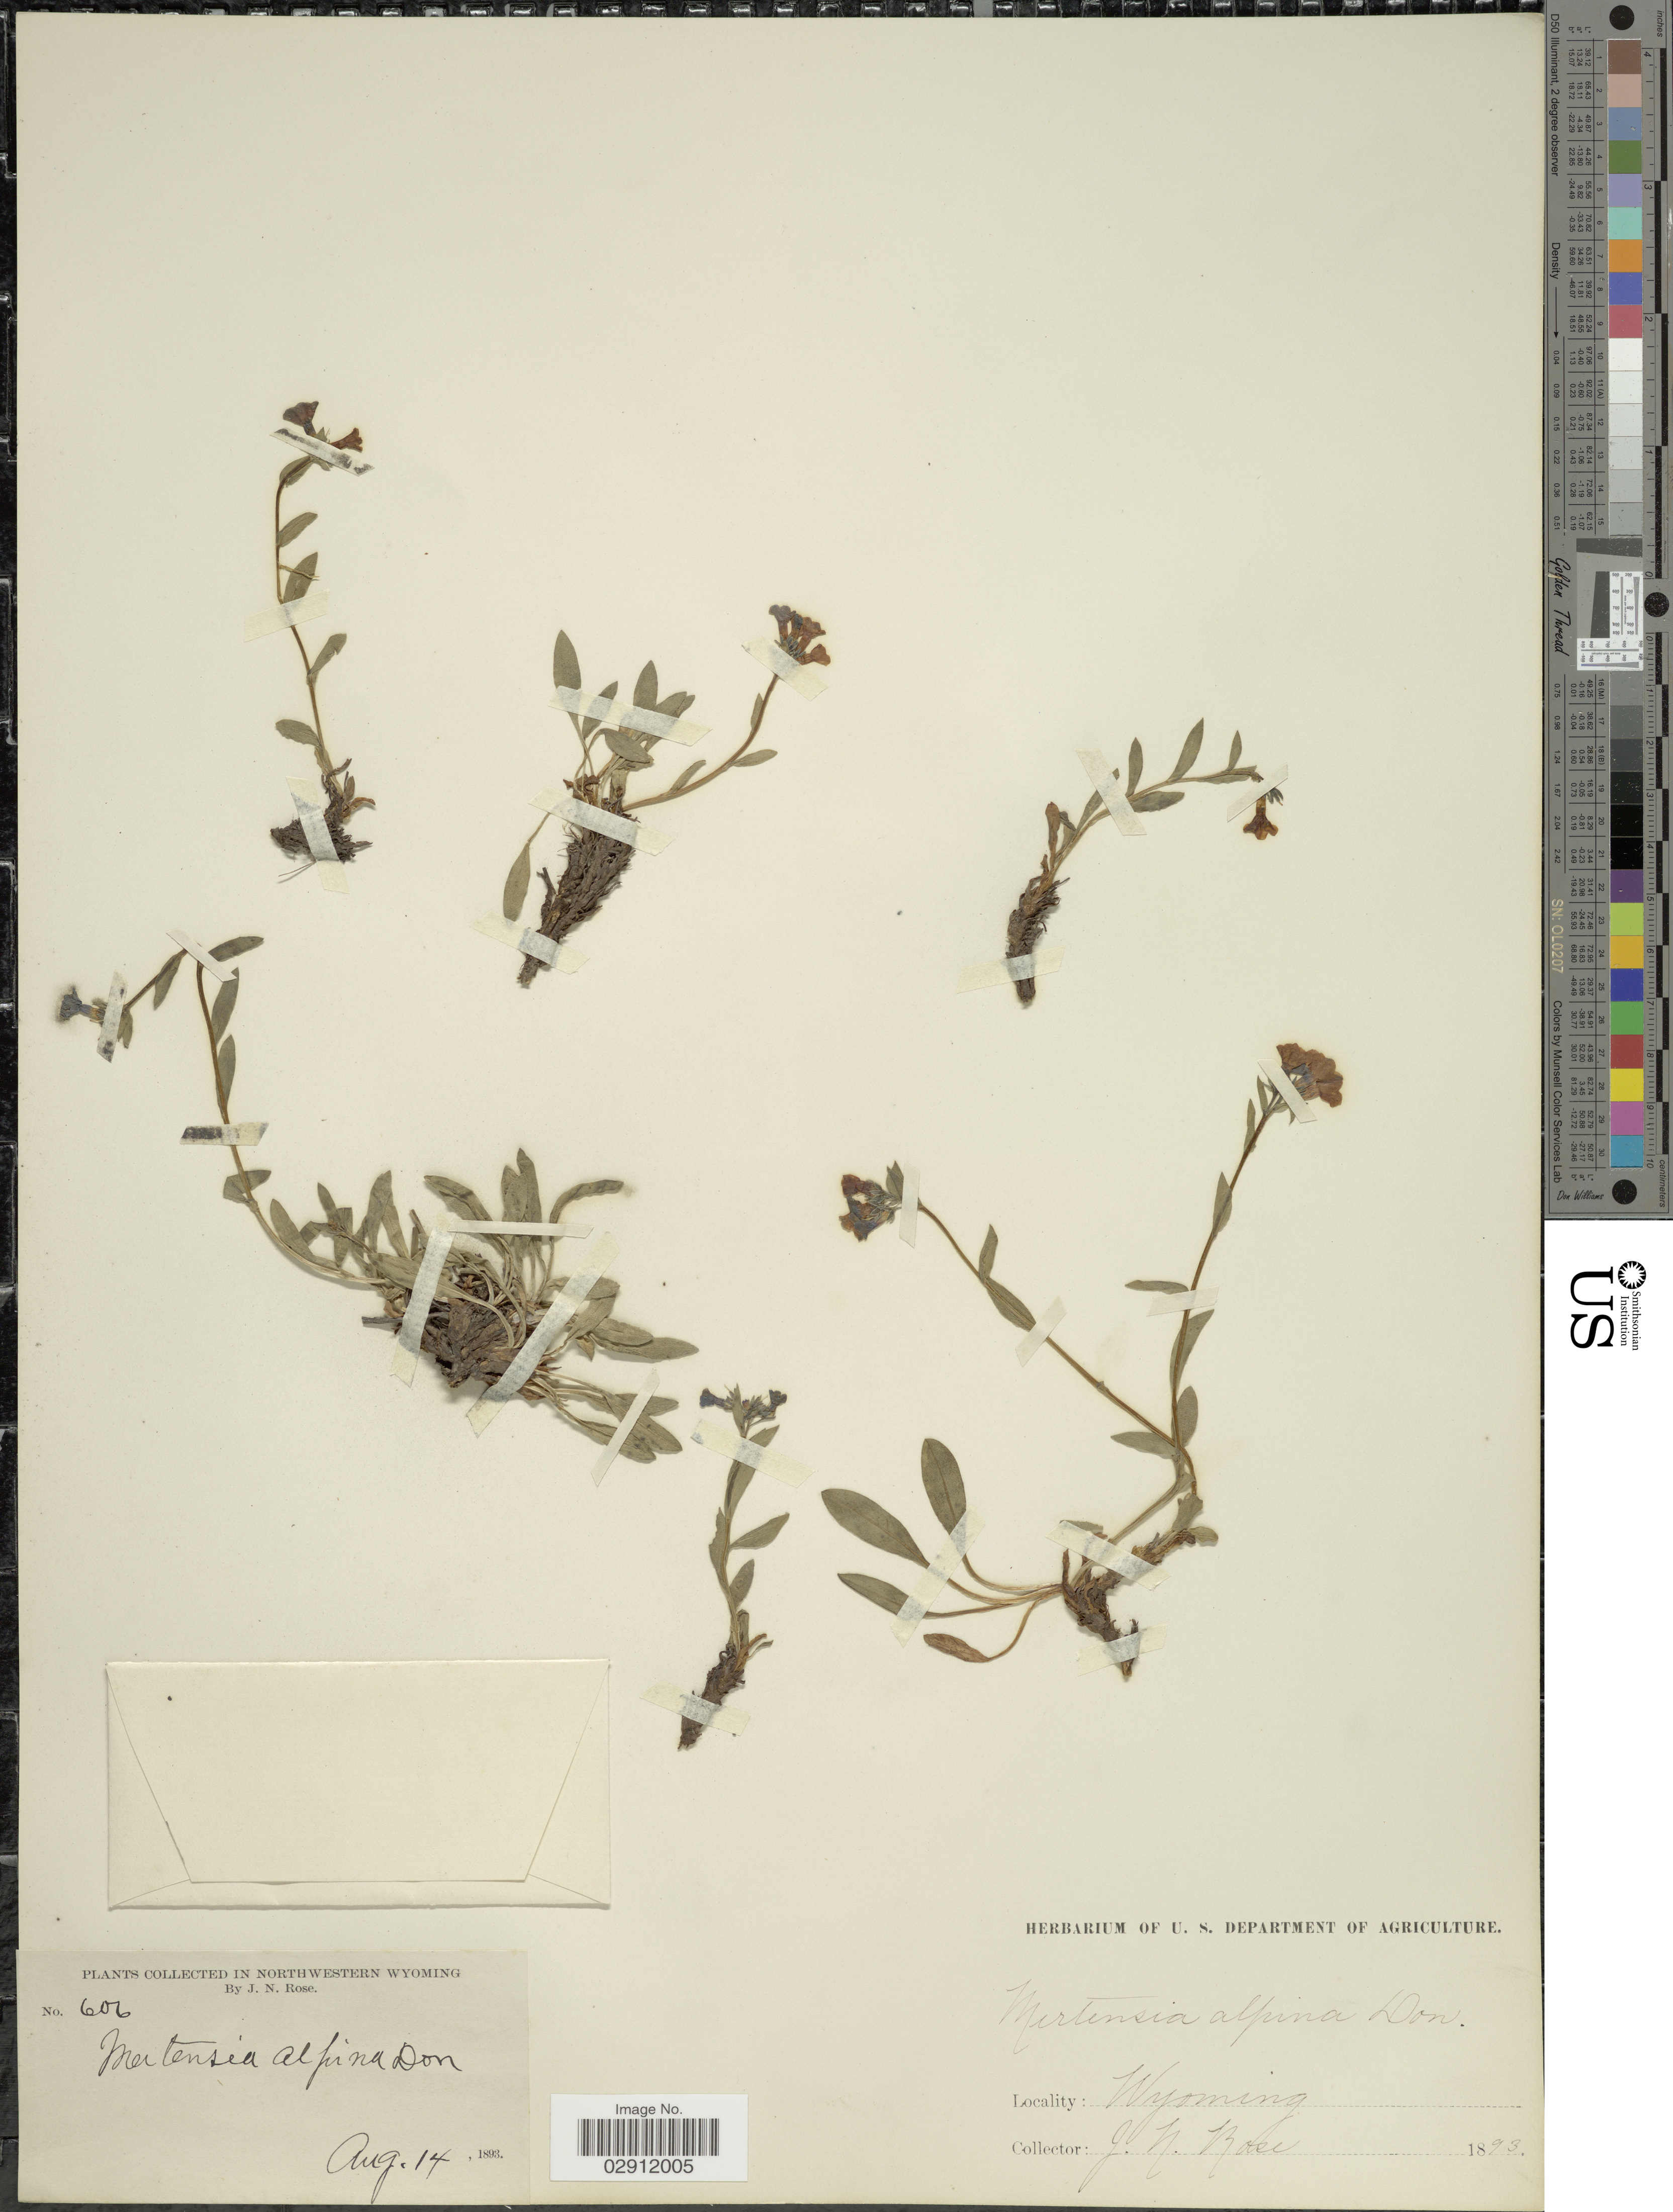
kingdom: Plantae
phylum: Tracheophyta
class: Magnoliopsida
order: Boraginales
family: Boraginaceae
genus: Mertensia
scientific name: Mertensia alpina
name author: (Torr.) G. Don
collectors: J. N. Rose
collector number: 606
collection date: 1893-08-14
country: United States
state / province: Wyoming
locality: Northwestern Wyoming.